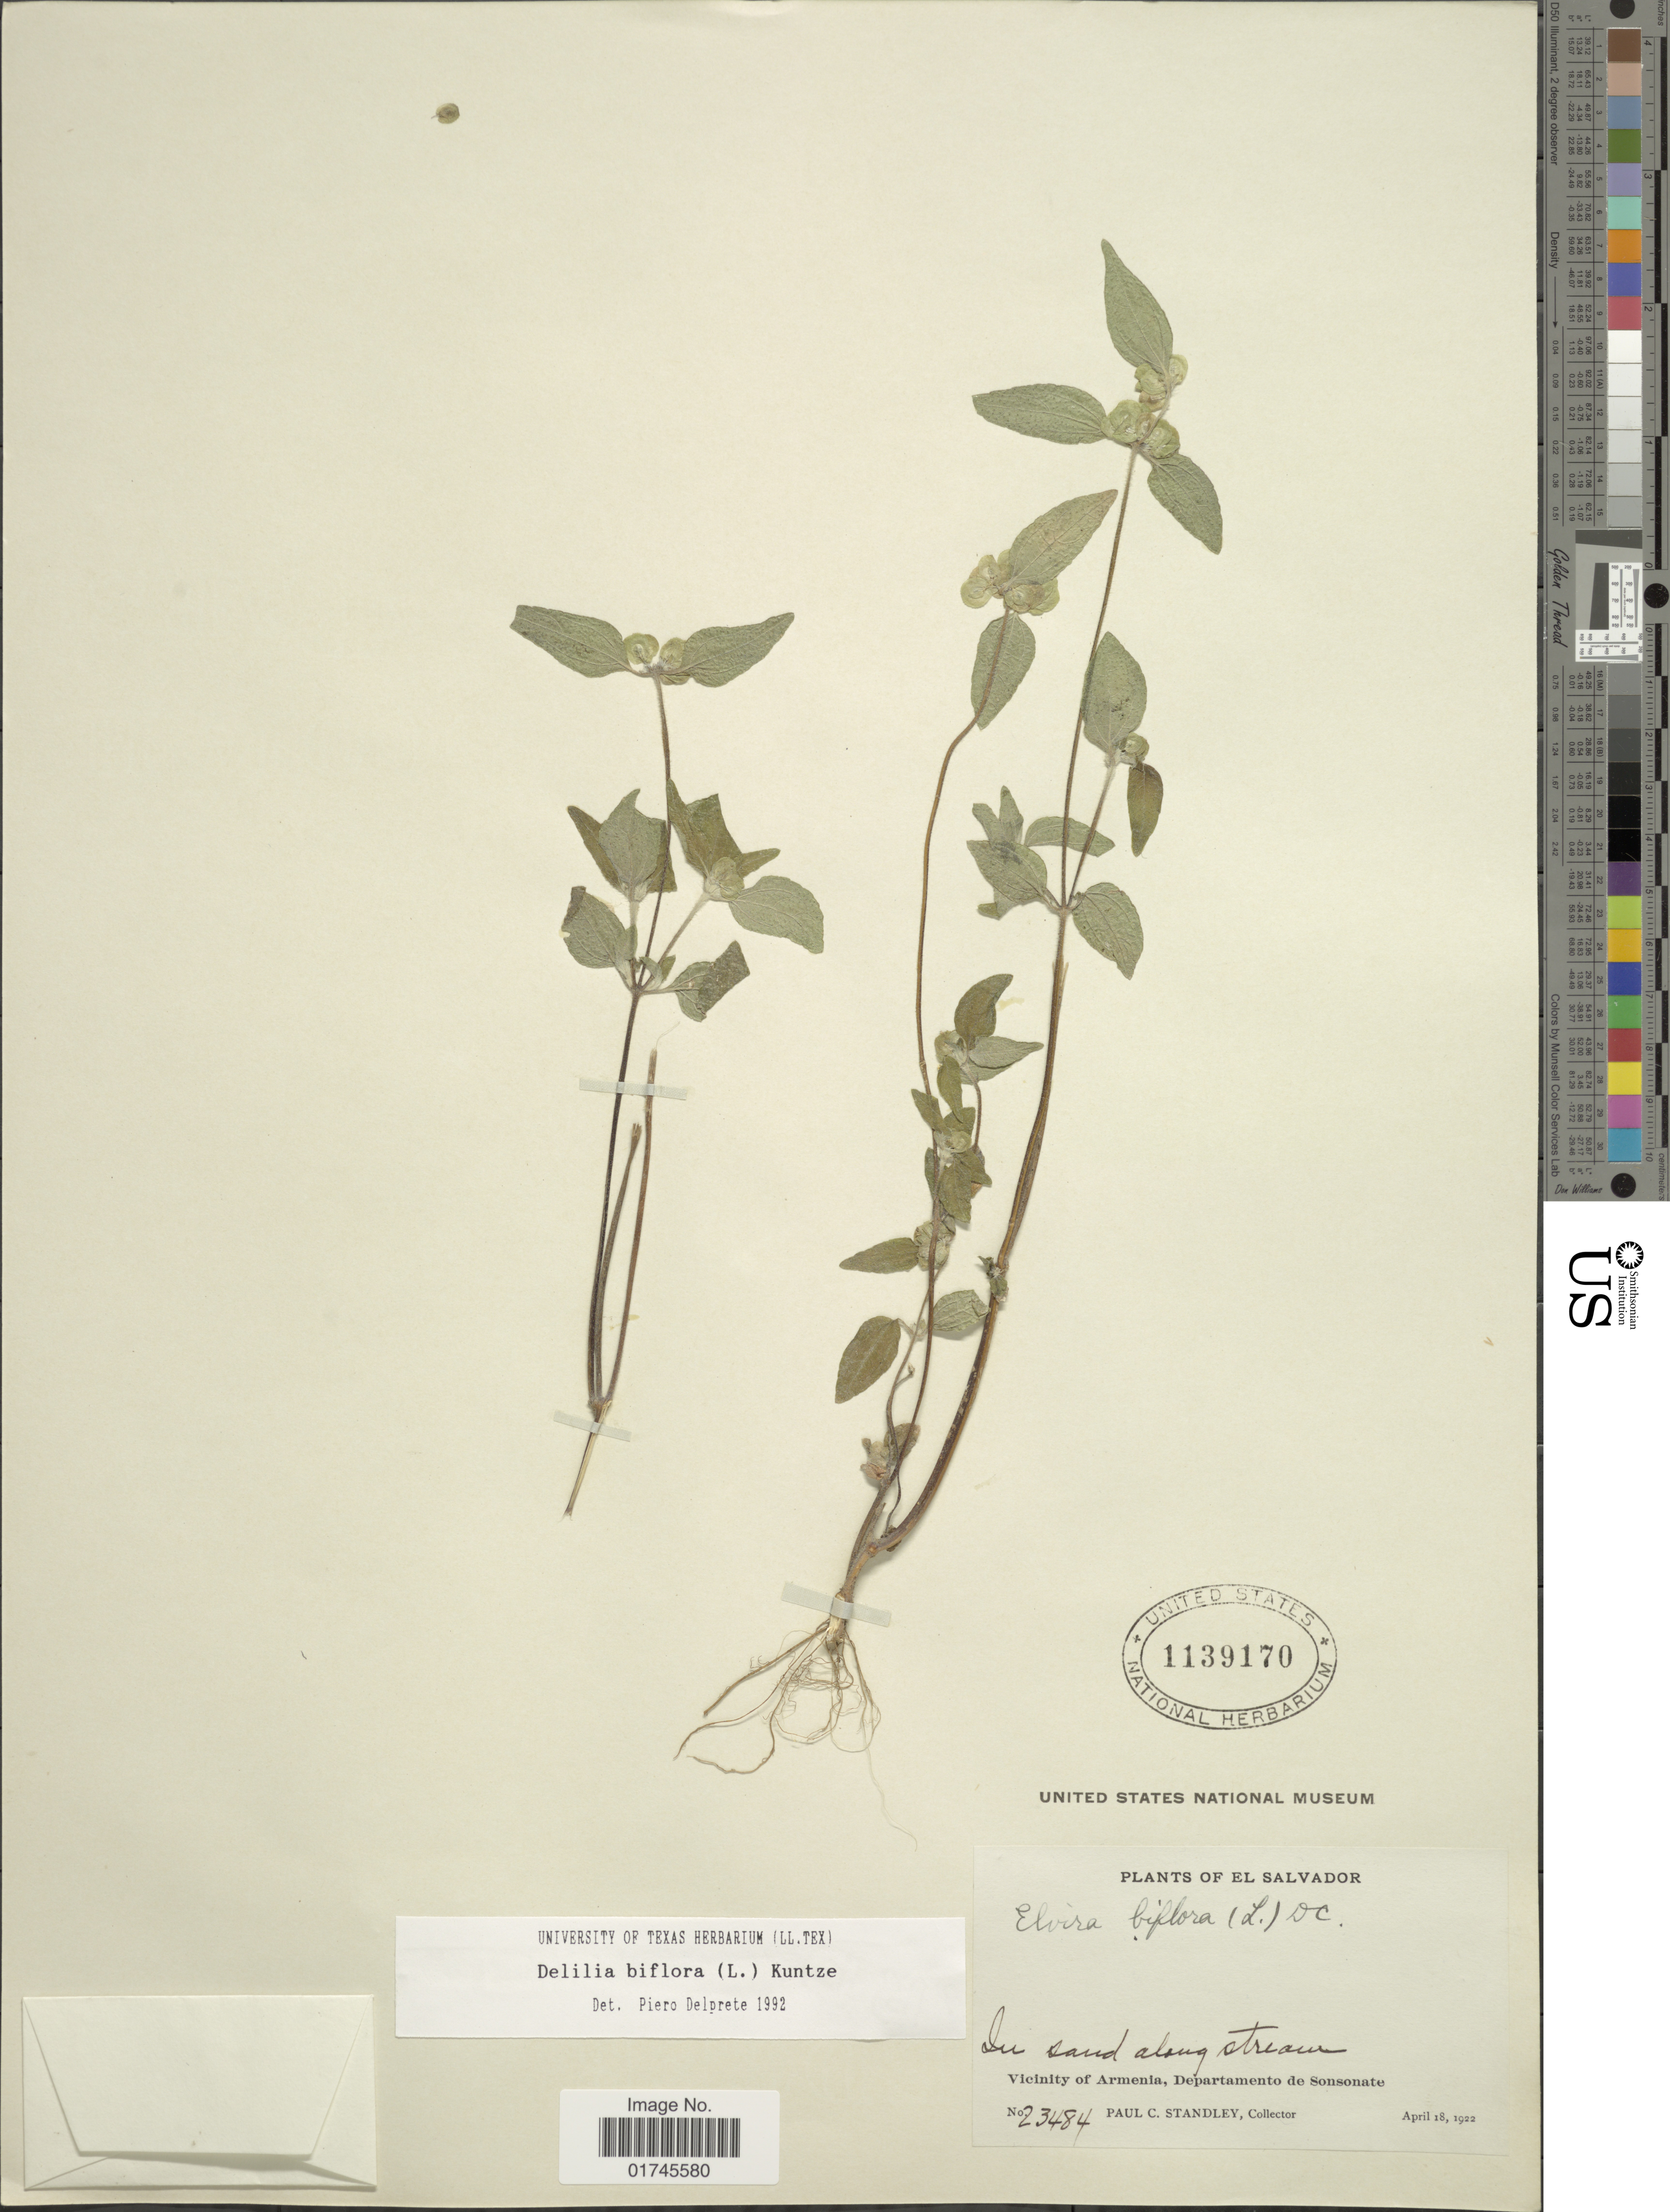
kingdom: Plantae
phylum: Tracheophyta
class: Magnoliopsida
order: Asterales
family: Asteraceae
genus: Delilia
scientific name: Delilia biflora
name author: (L.) Kuntze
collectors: P. C. Standley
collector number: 23484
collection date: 1922-04-18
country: El Salvador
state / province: Sonsonate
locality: In sand along stream, Vicinity of Armenia, Departamento de Sonsonate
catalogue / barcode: US 1139170